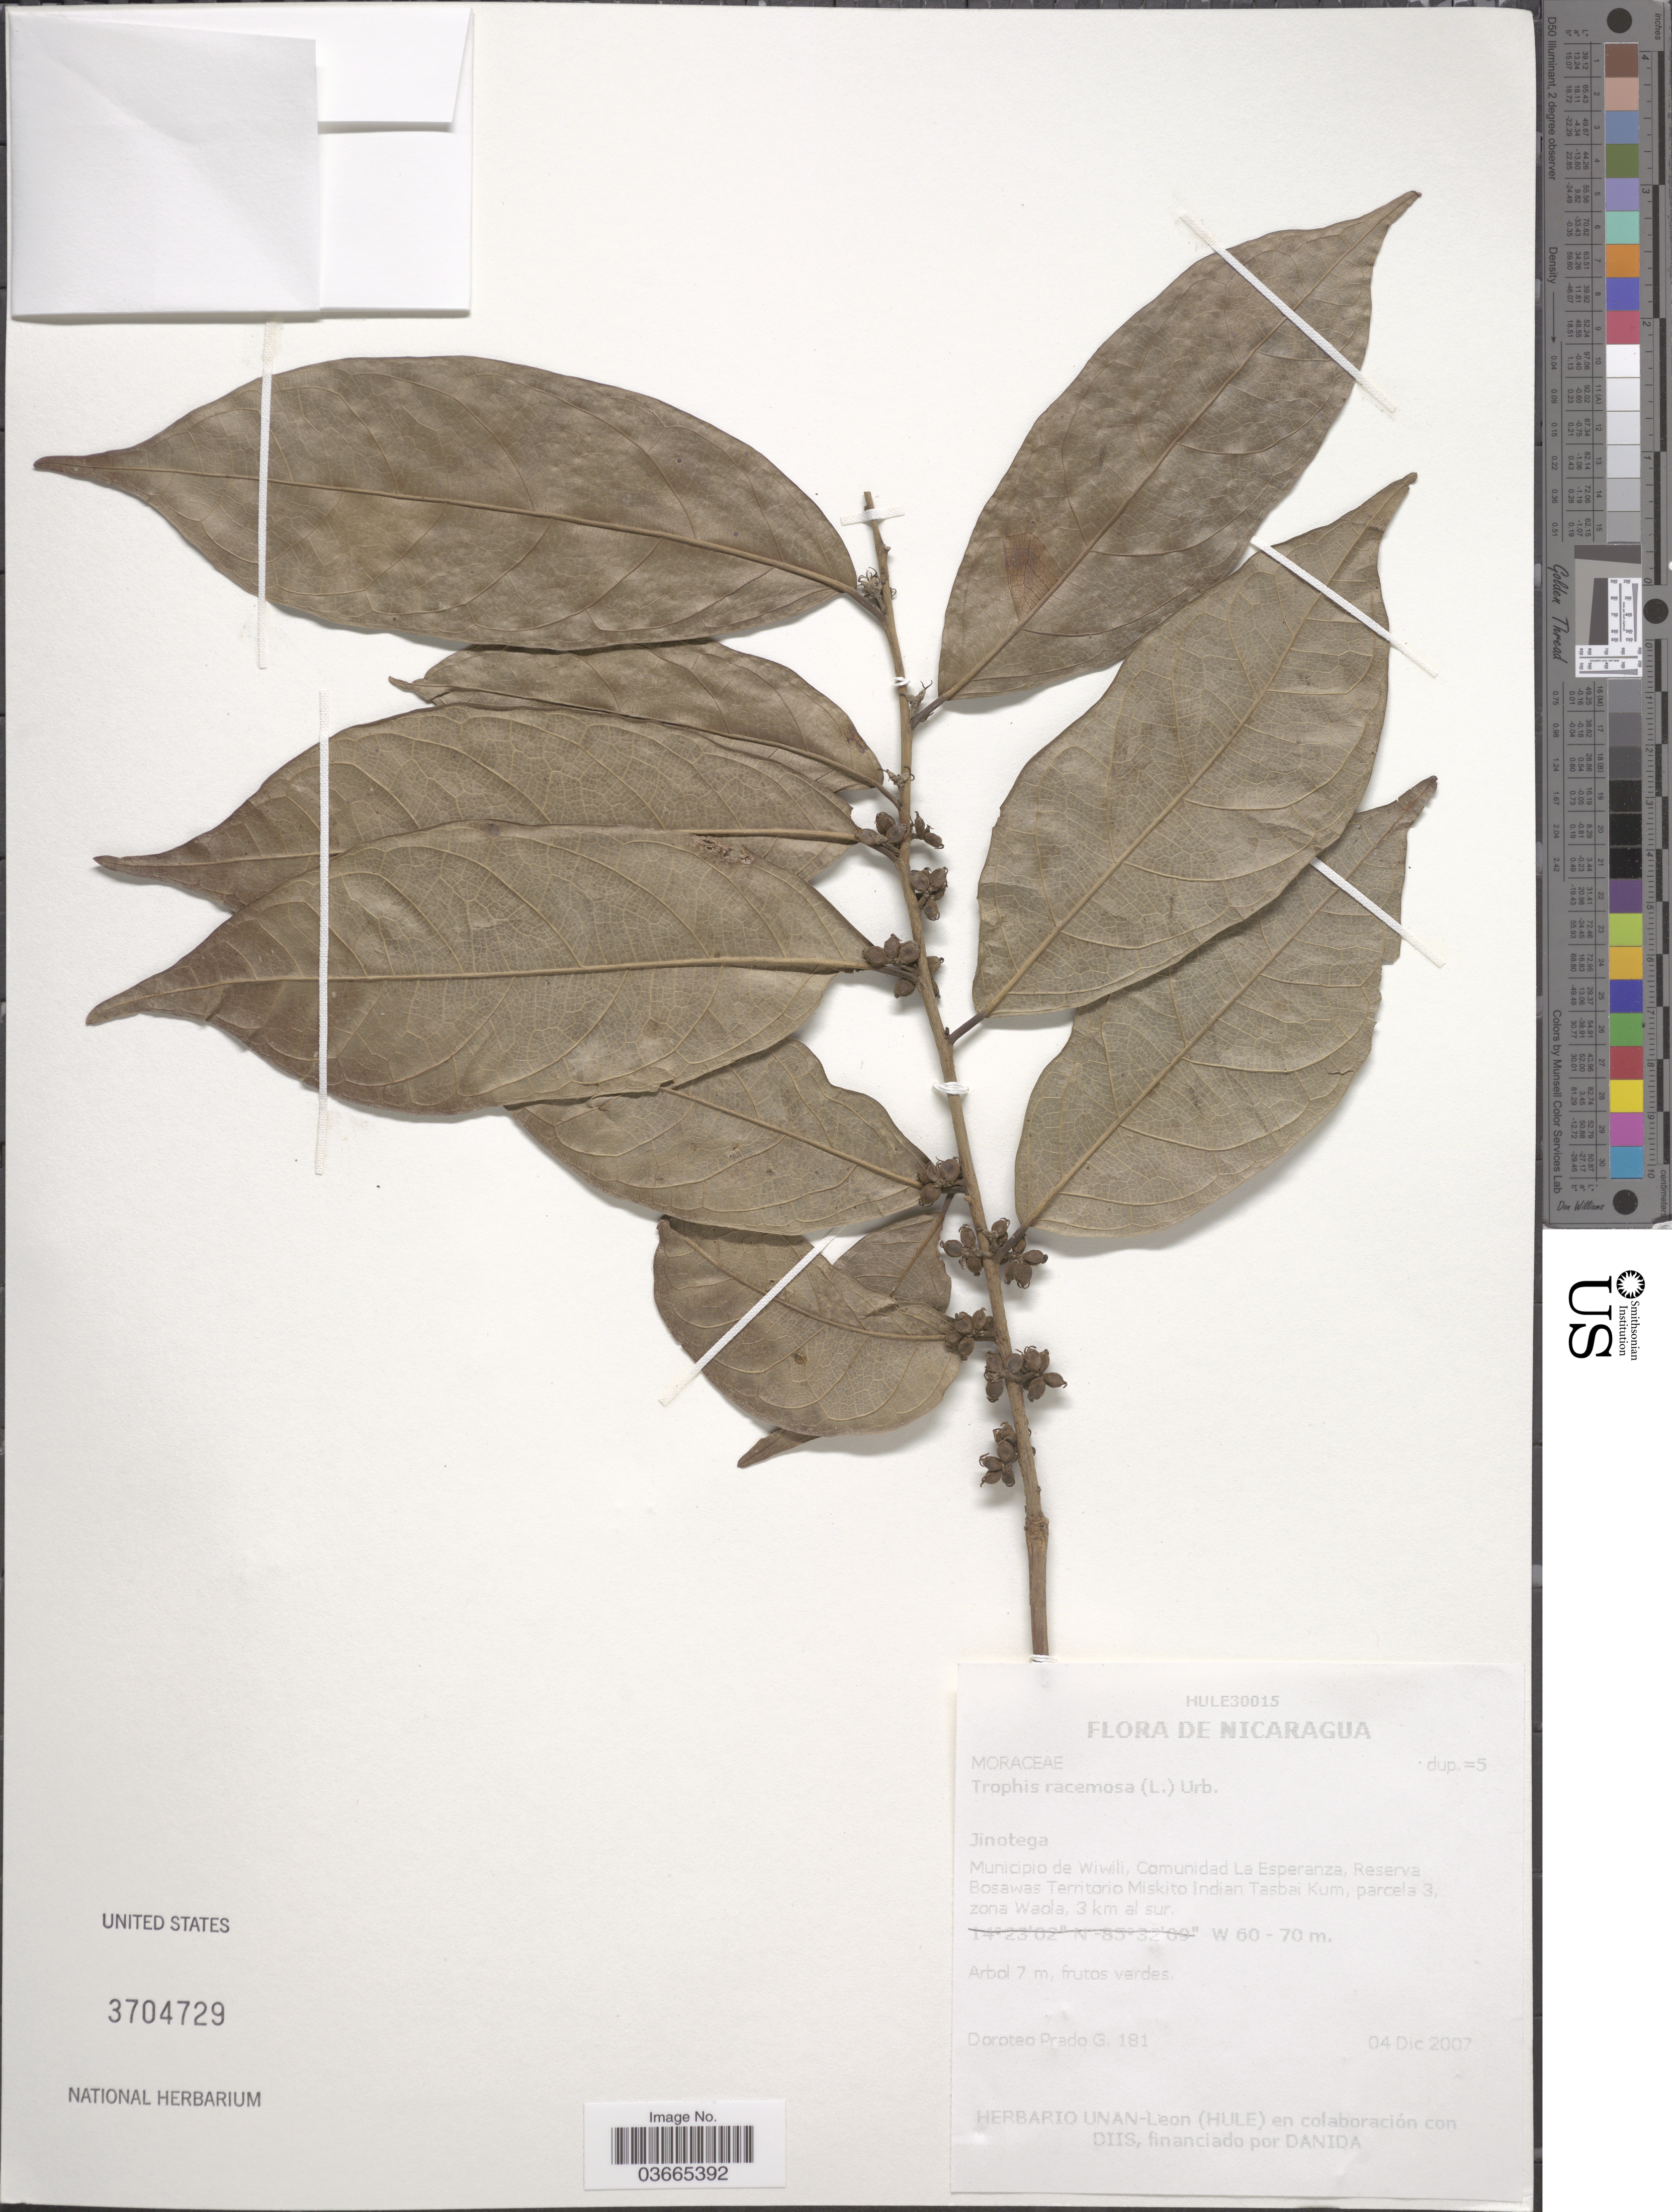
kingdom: Plantae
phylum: Tracheophyta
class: Magnoliopsida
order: Rosales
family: Moraceae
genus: Trophis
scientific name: Trophis racemosa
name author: (L.) Urb.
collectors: D. Prado G.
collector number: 181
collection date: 2007-12-04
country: Nicaragua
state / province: Jinotega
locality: Municipio de Wiwili, Comunidad Le Esperanza, Reserva Bosawas Territorio Miskito Indian Tasbai Kum, parcela, zona Waola, 3 km al sur.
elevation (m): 60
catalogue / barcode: US 3704729